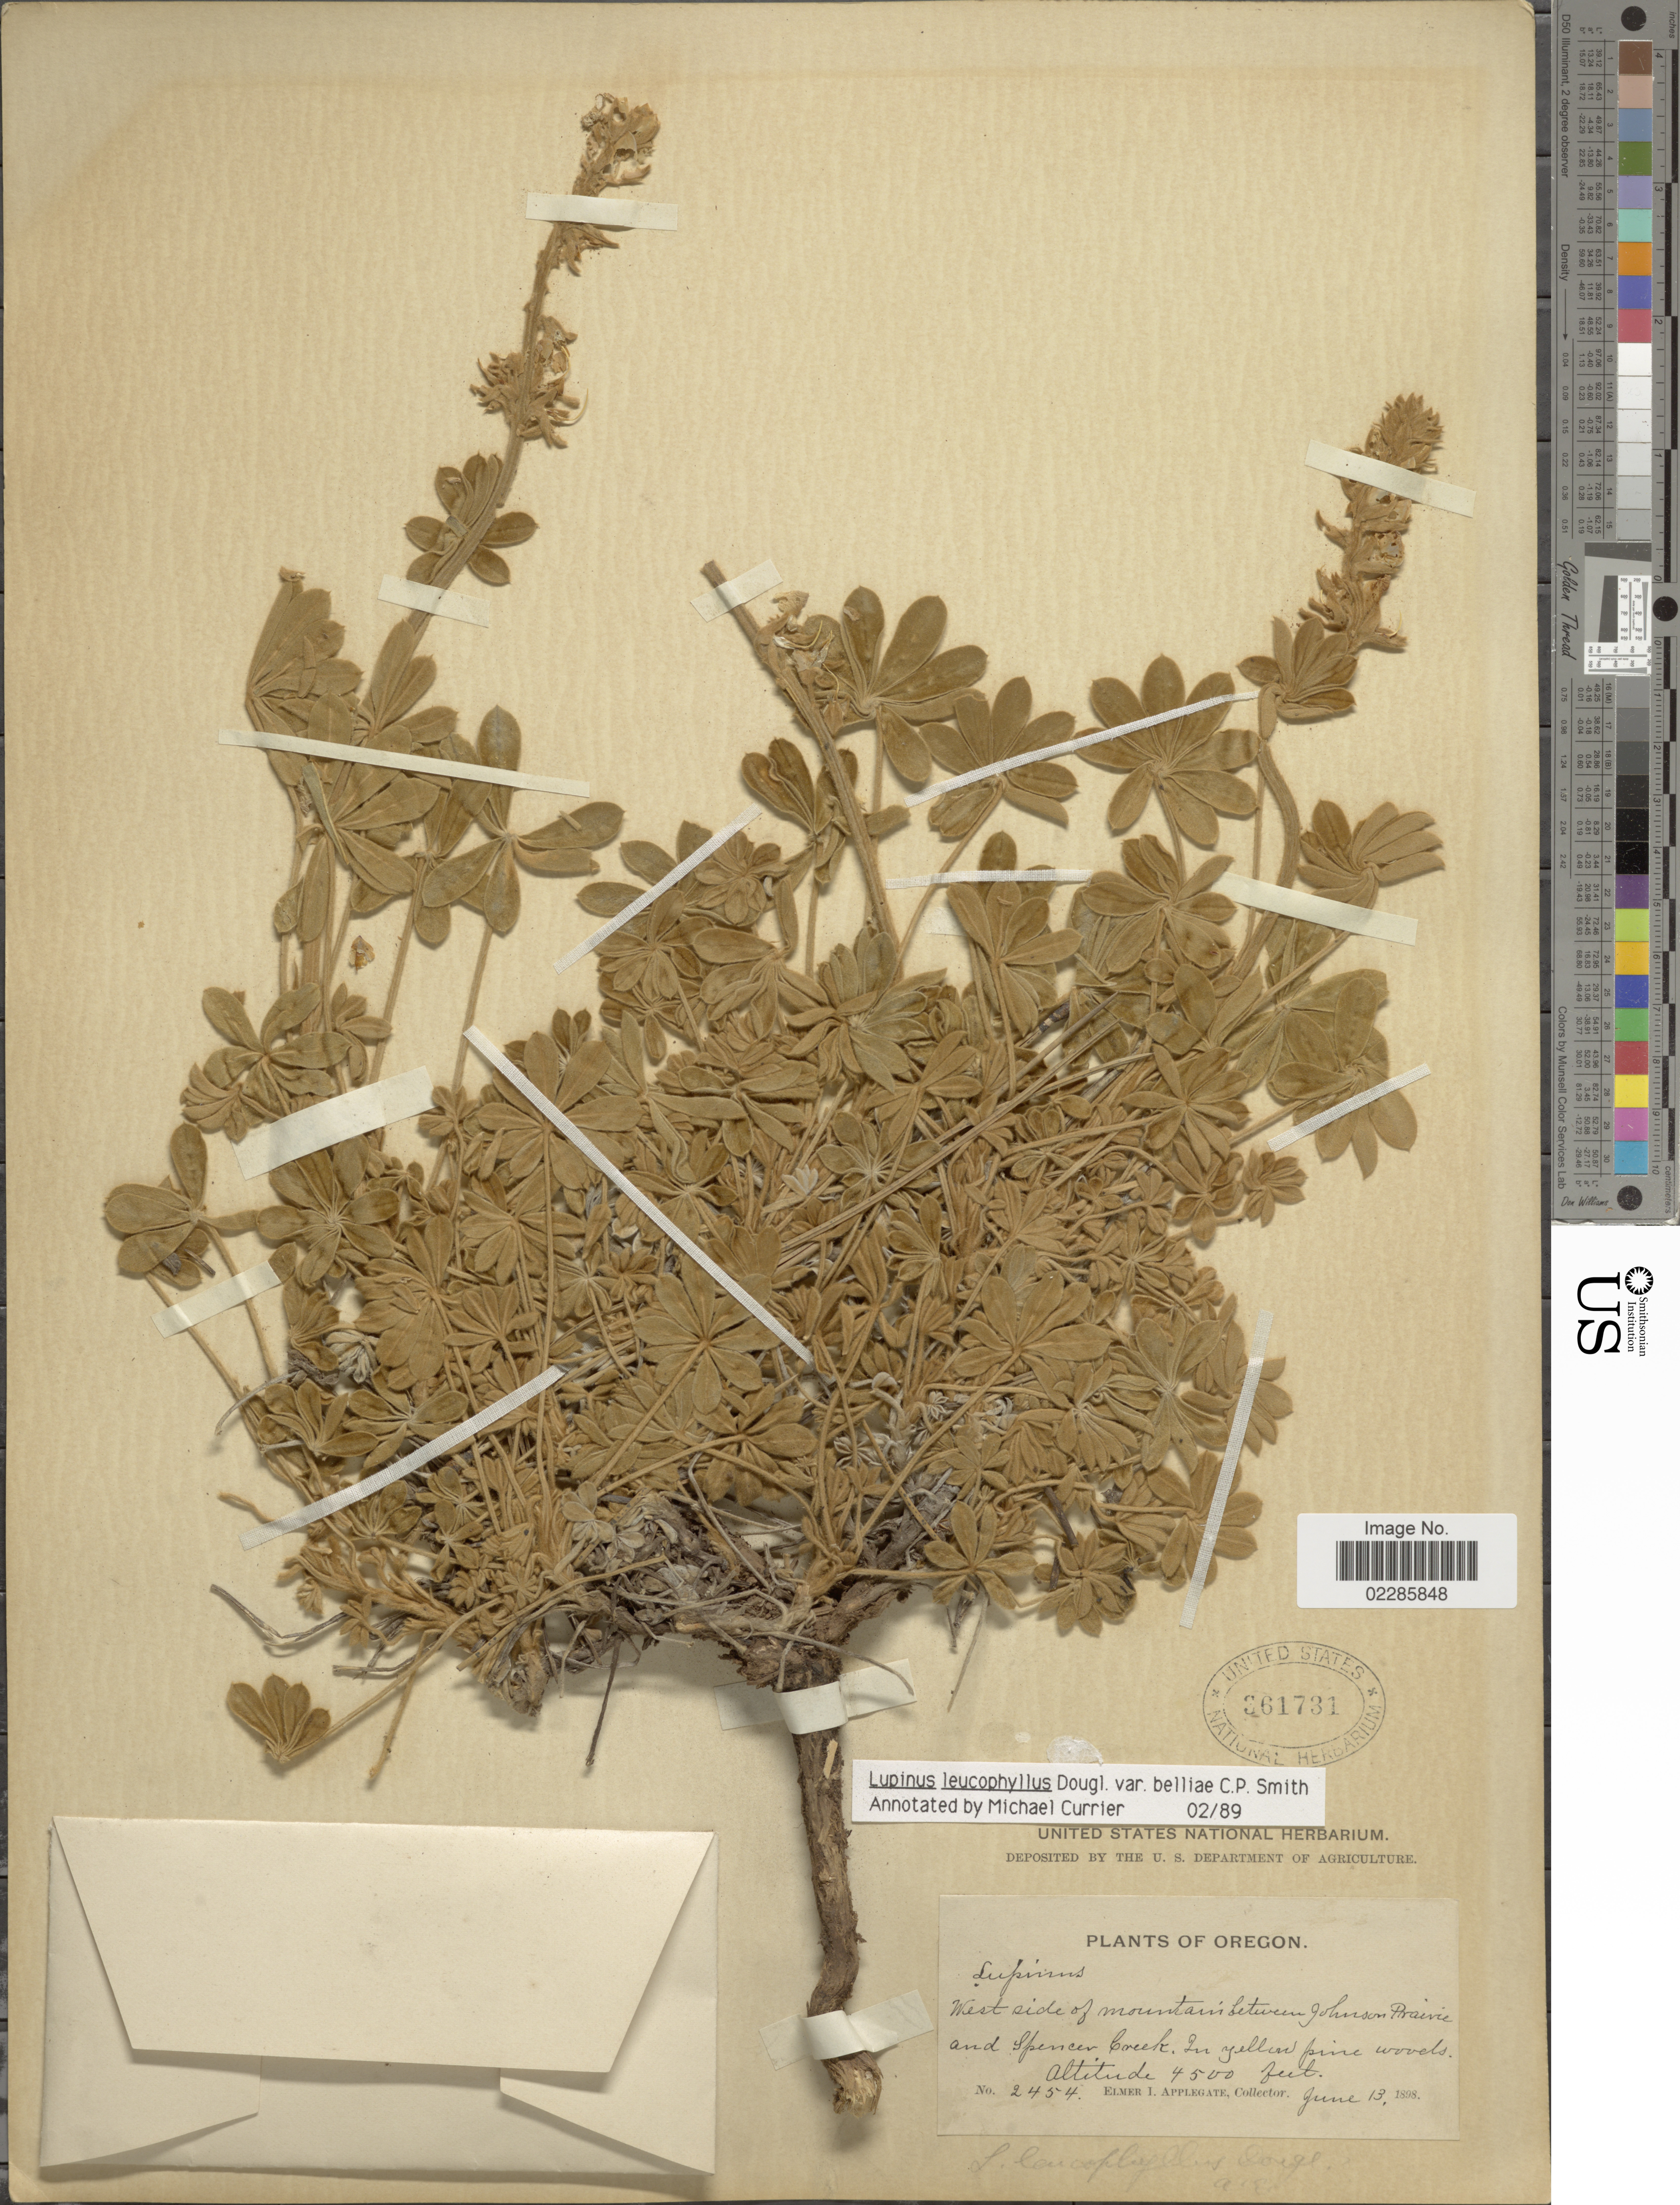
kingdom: Plantae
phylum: Tracheophyta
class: Magnoliopsida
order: Fabales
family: Fabaceae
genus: Lupinus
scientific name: Lupinus leucophyllus var. belliae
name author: C.P. Sm.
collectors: E. I. Applegate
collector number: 2454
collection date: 1898-06-13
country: United States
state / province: Oregon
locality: West side of mountains between Johnson Prairie and Spencer Creek. In yellow pine woods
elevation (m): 1372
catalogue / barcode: US 361731